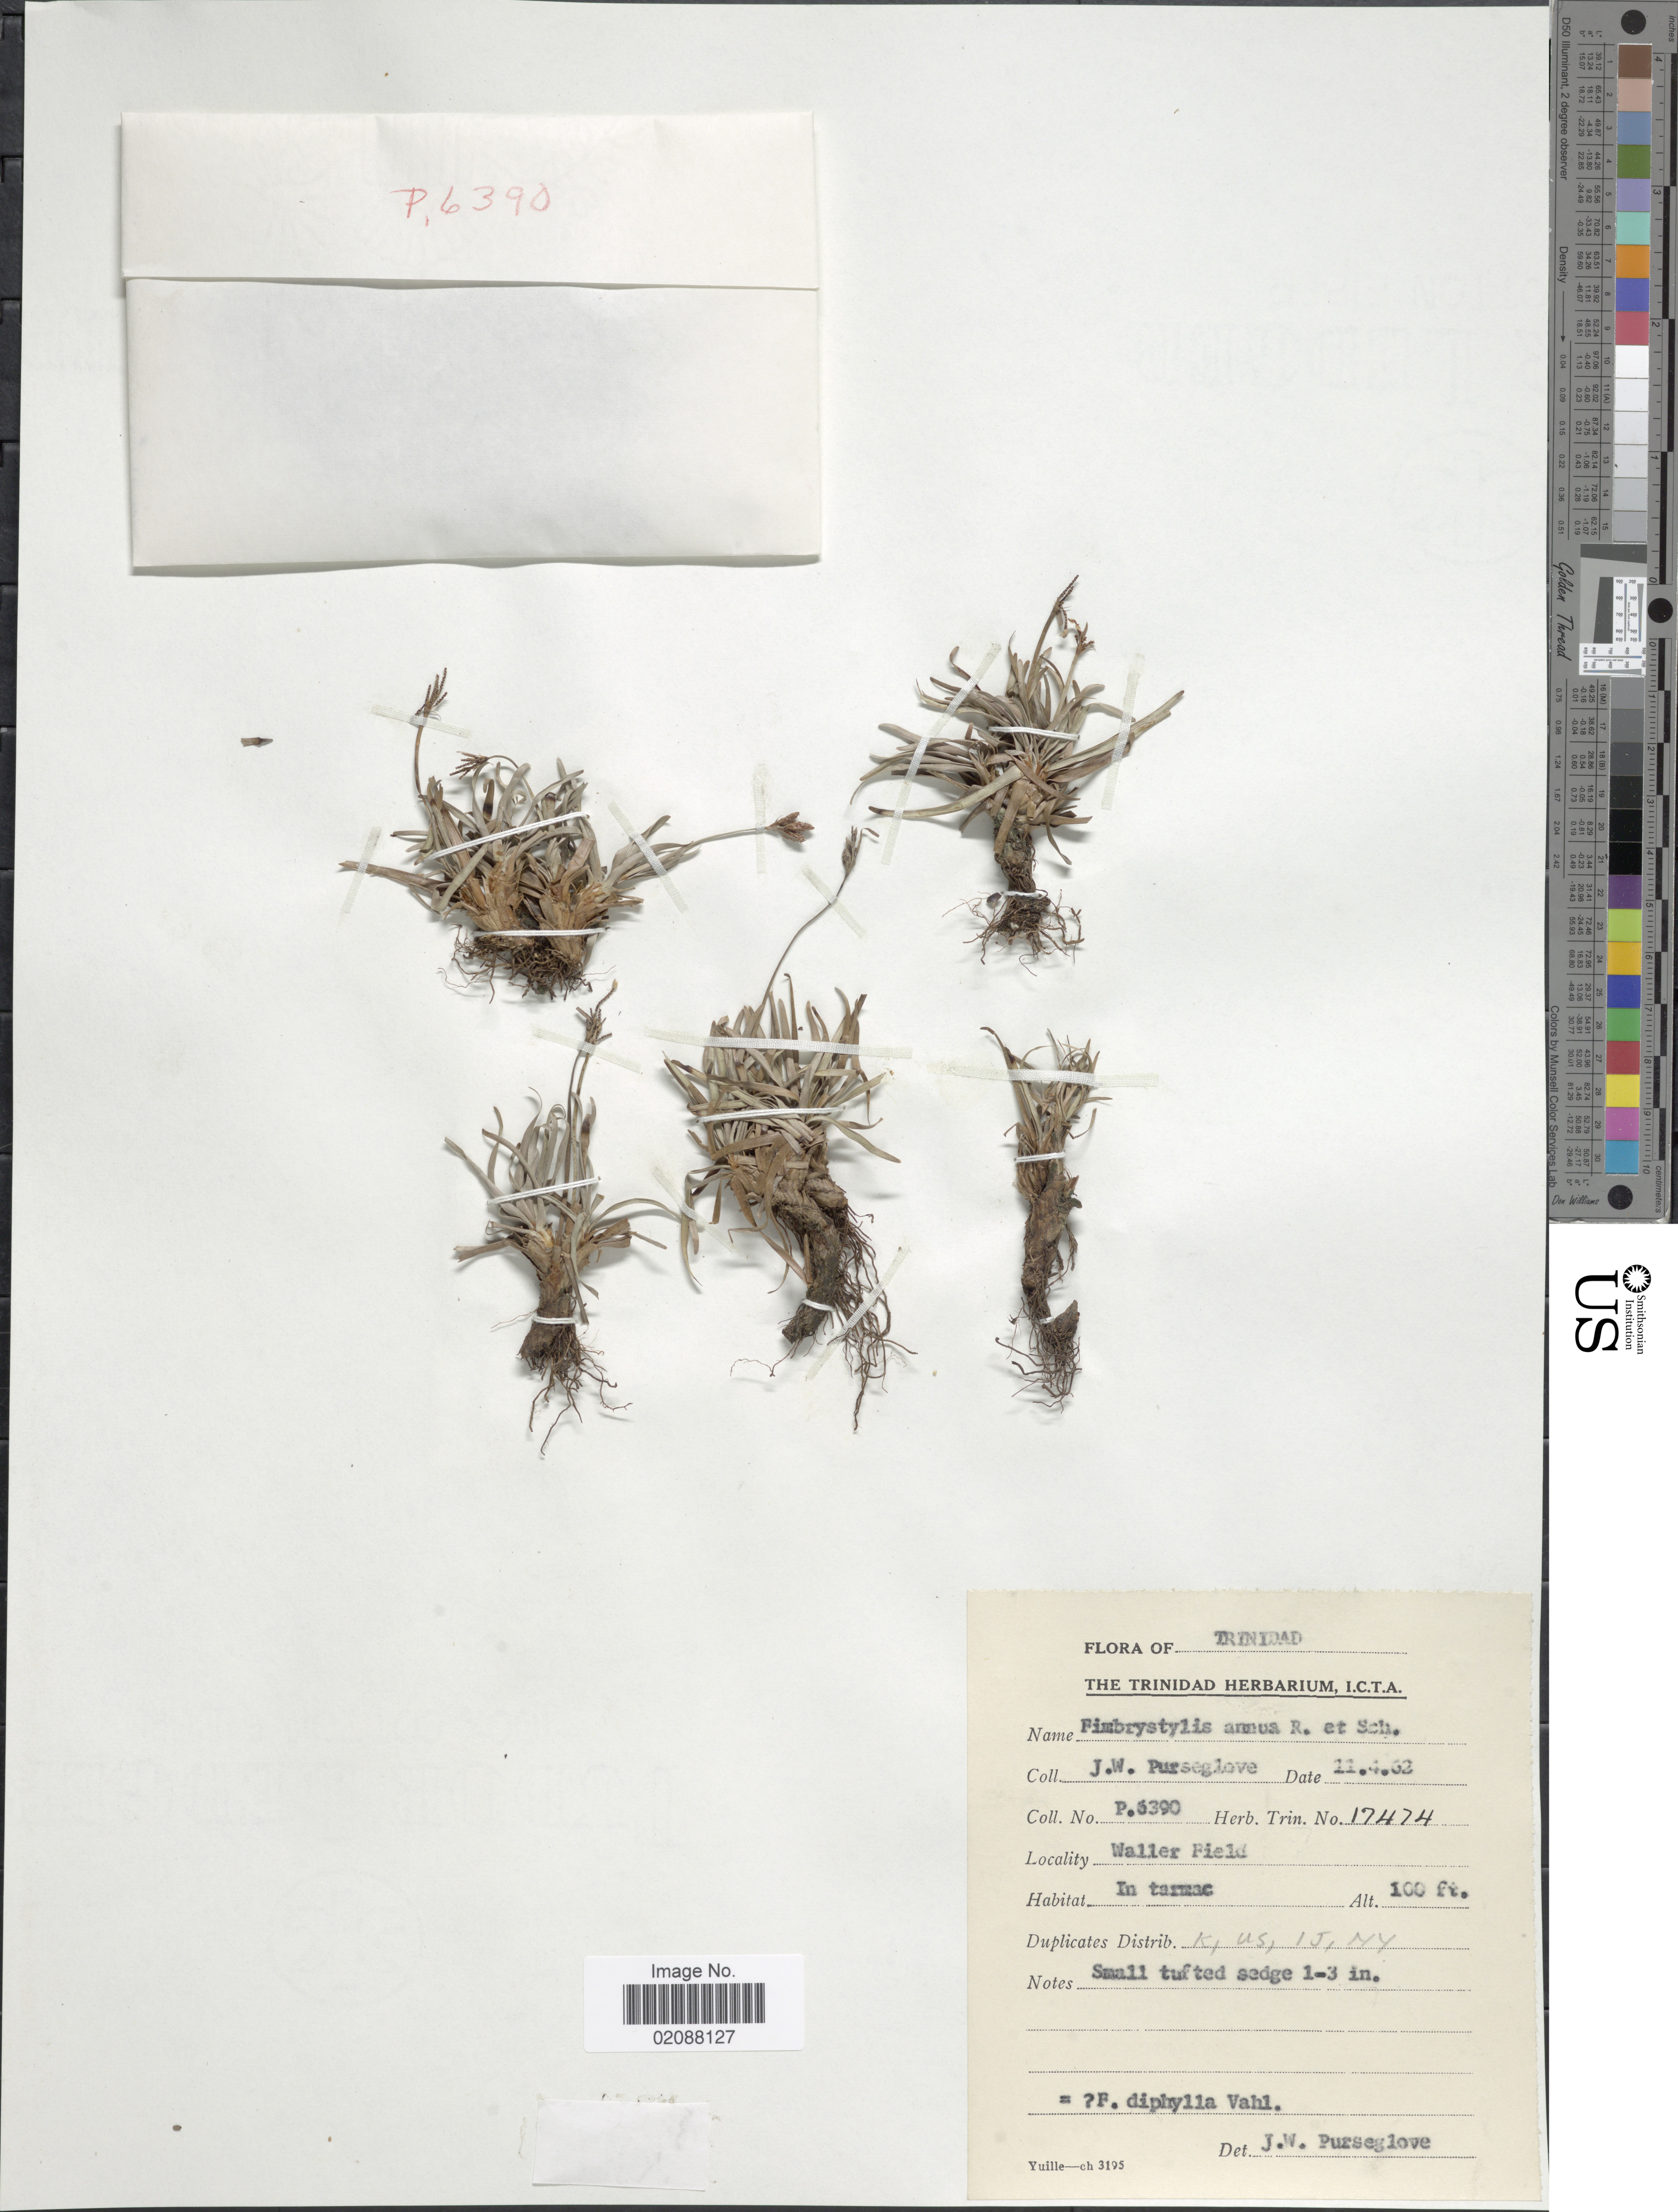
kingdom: Plantae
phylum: Tracheophyta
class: Liliopsida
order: Poales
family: Cyperaceae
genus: Fimbristylis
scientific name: Fimbristylis annua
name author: (All.) Roem. & Schult.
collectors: J. Purseglove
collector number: P6390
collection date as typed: Transcribed d/m/y: 11/4/62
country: Trinidad and Tobago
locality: Trinidad, Waller Field, in tarmac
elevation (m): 30